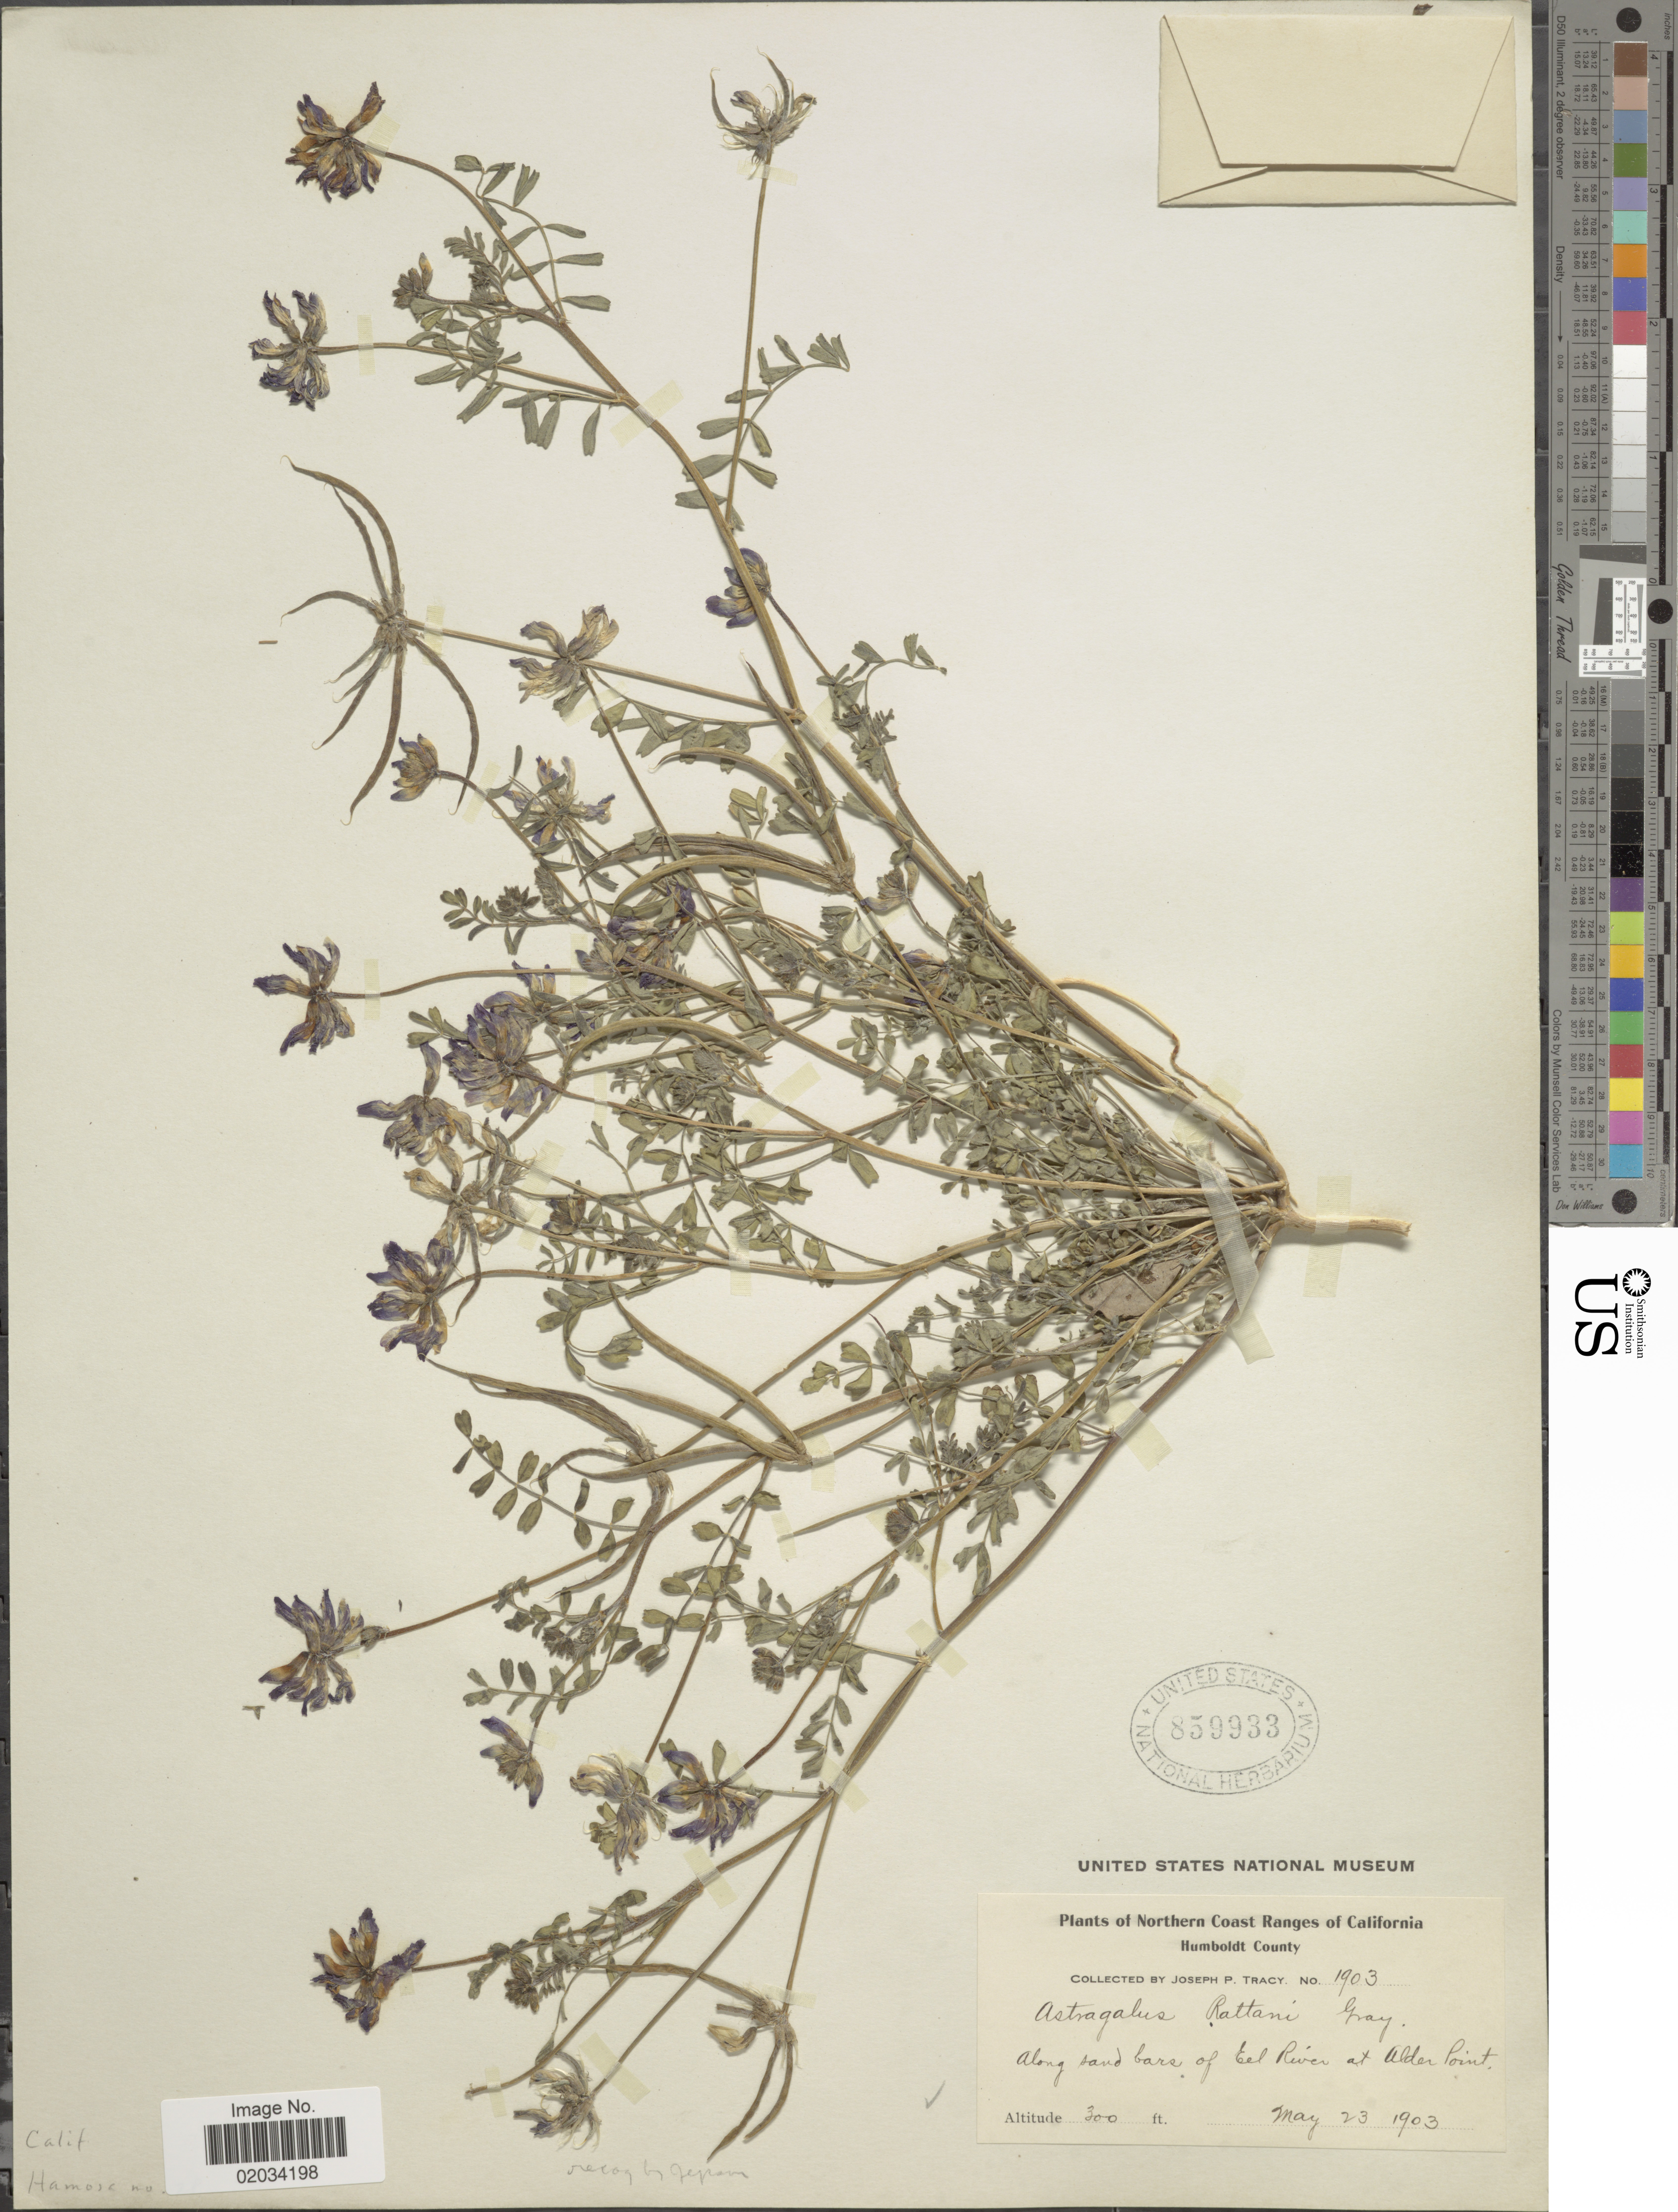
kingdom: Plantae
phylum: Tracheophyta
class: Magnoliopsida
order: Fabales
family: Fabaceae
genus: Astragalus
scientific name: Astragalus rattanii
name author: A. Gray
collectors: J. Tracy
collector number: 1903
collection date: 1903-05-23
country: United States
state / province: California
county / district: Humboldt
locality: Northern Coast Ranges of California, Humboldt County, Along sand bars of Eel River at Alder Point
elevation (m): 91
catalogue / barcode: US 859933